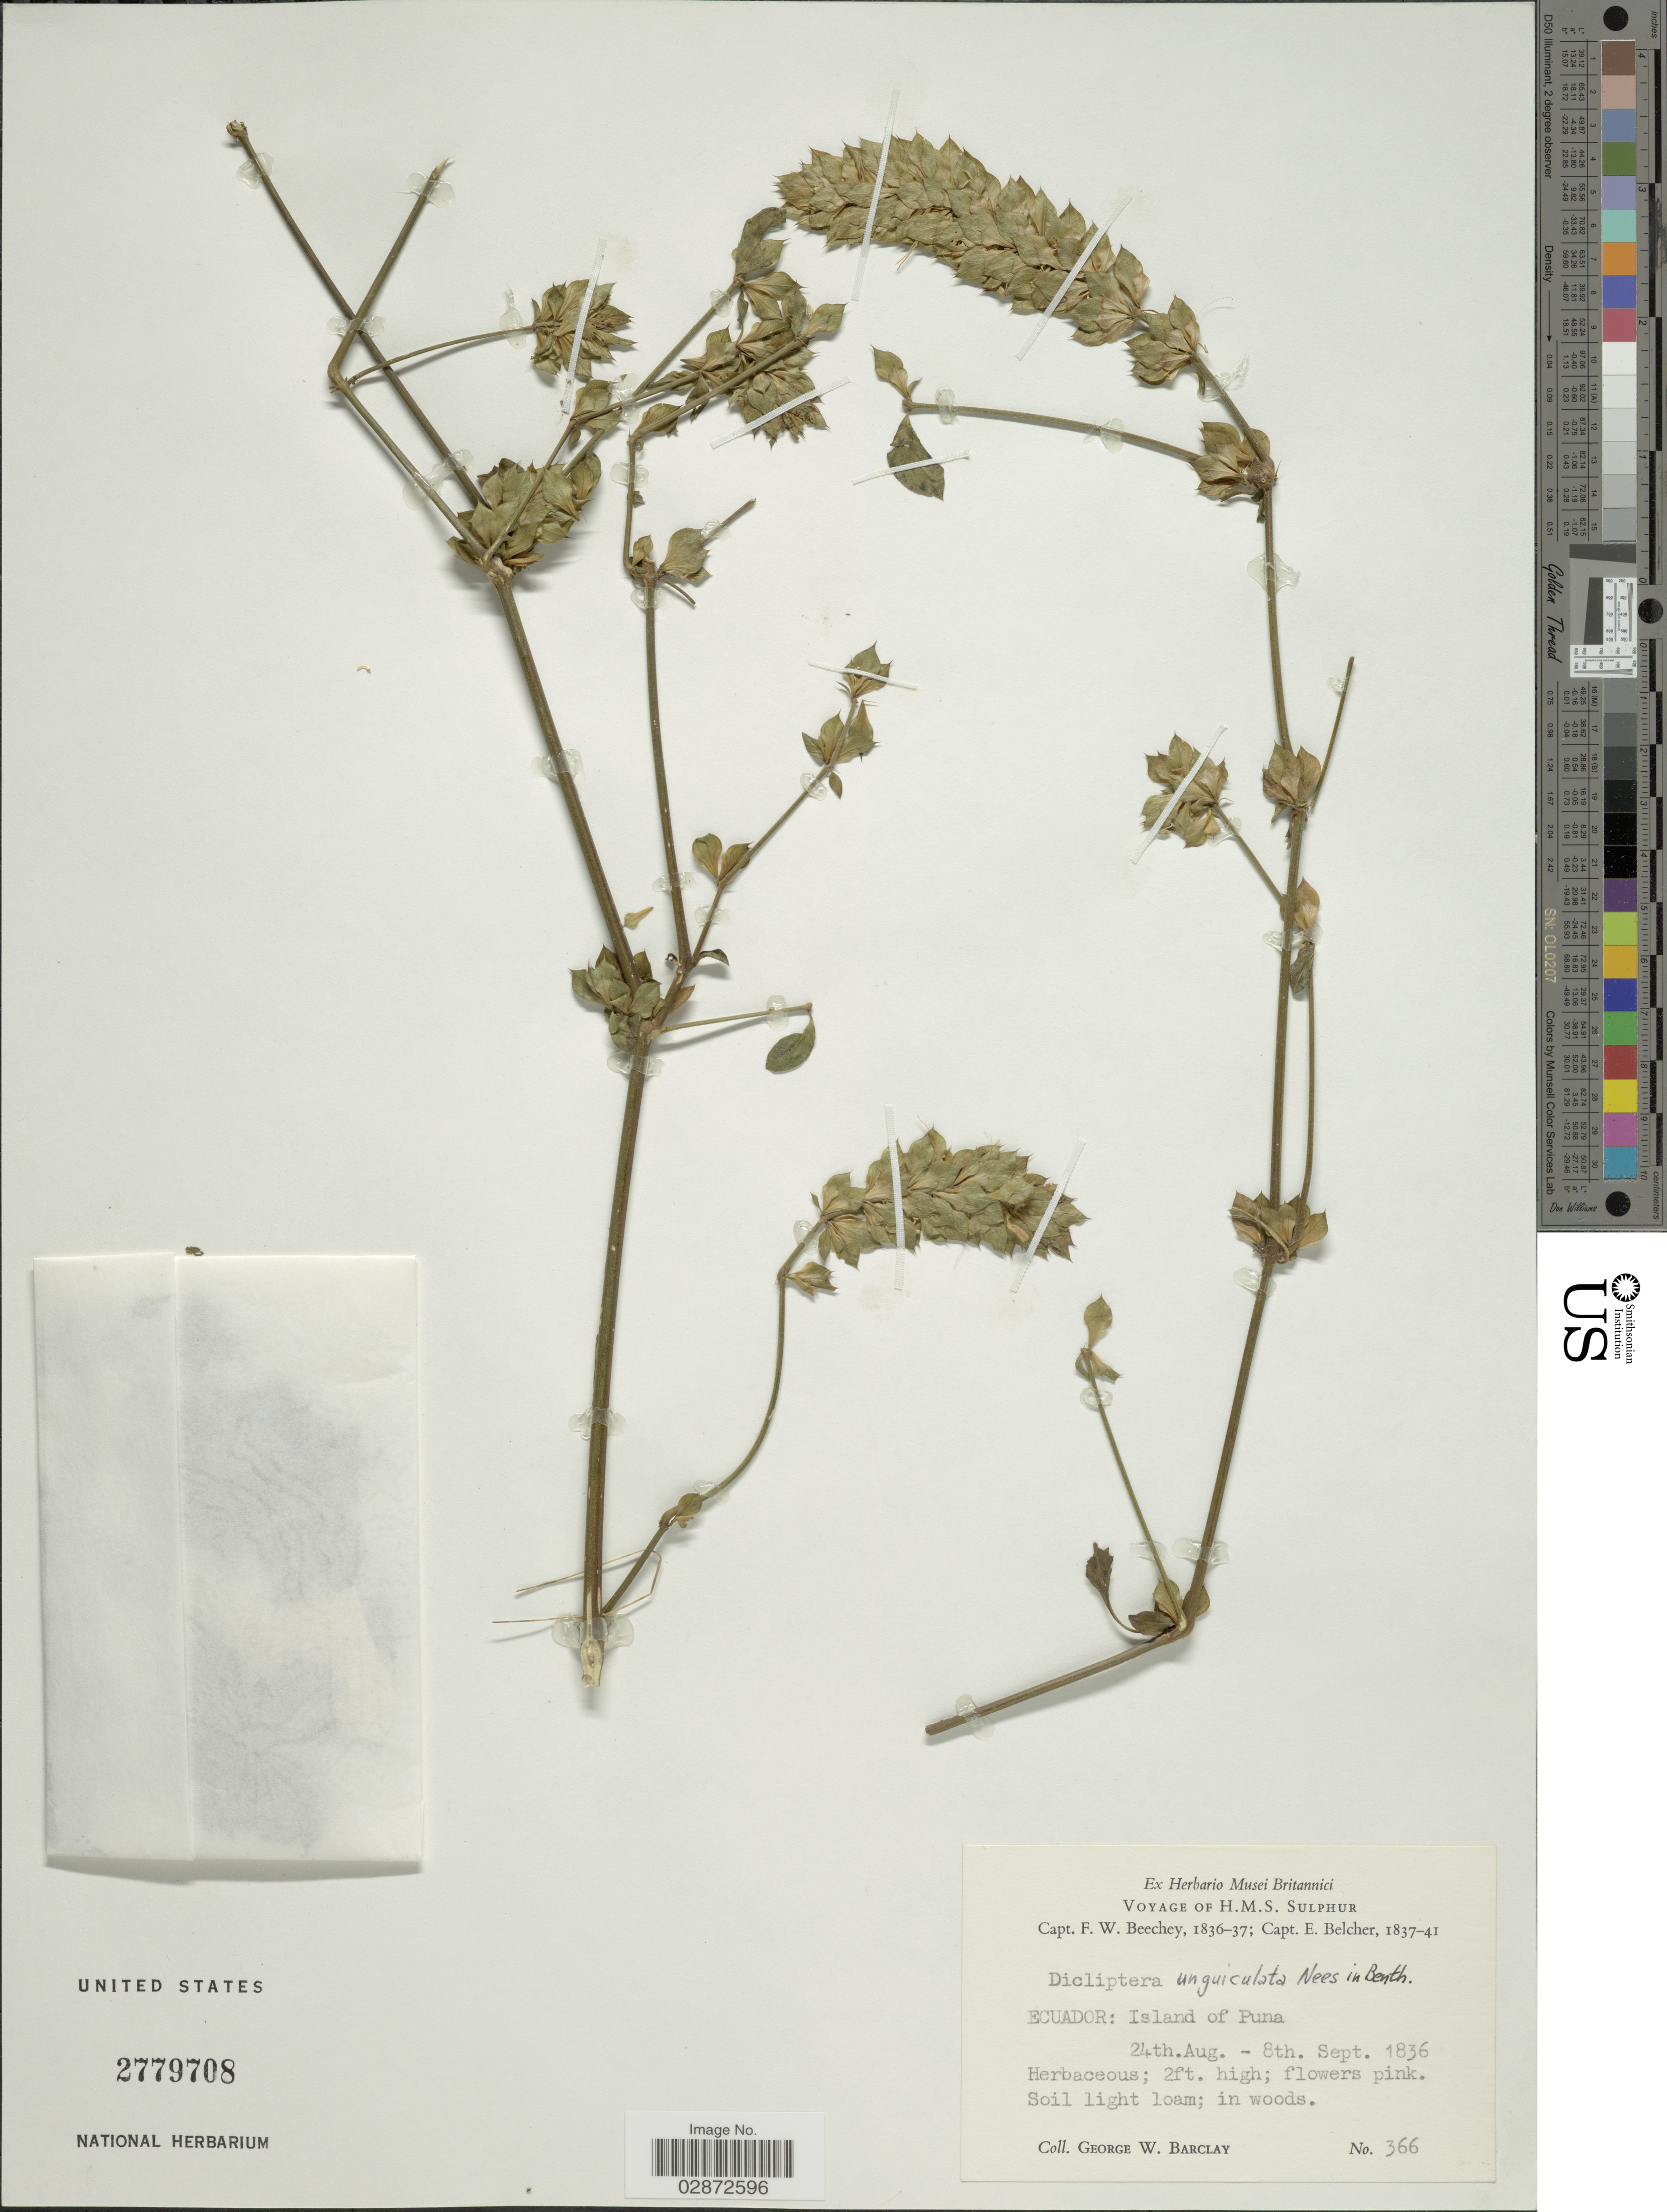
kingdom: Plantae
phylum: Tracheophyta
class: Magnoliopsida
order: Lamiales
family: Acanthaceae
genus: Dicliptera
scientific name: Dicliptera unguiculata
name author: Nees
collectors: G. W. Barclay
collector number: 366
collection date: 1836-08-24/1836-09-08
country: Ecuador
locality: Ecuador: Island of Puna.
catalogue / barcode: US 2779708